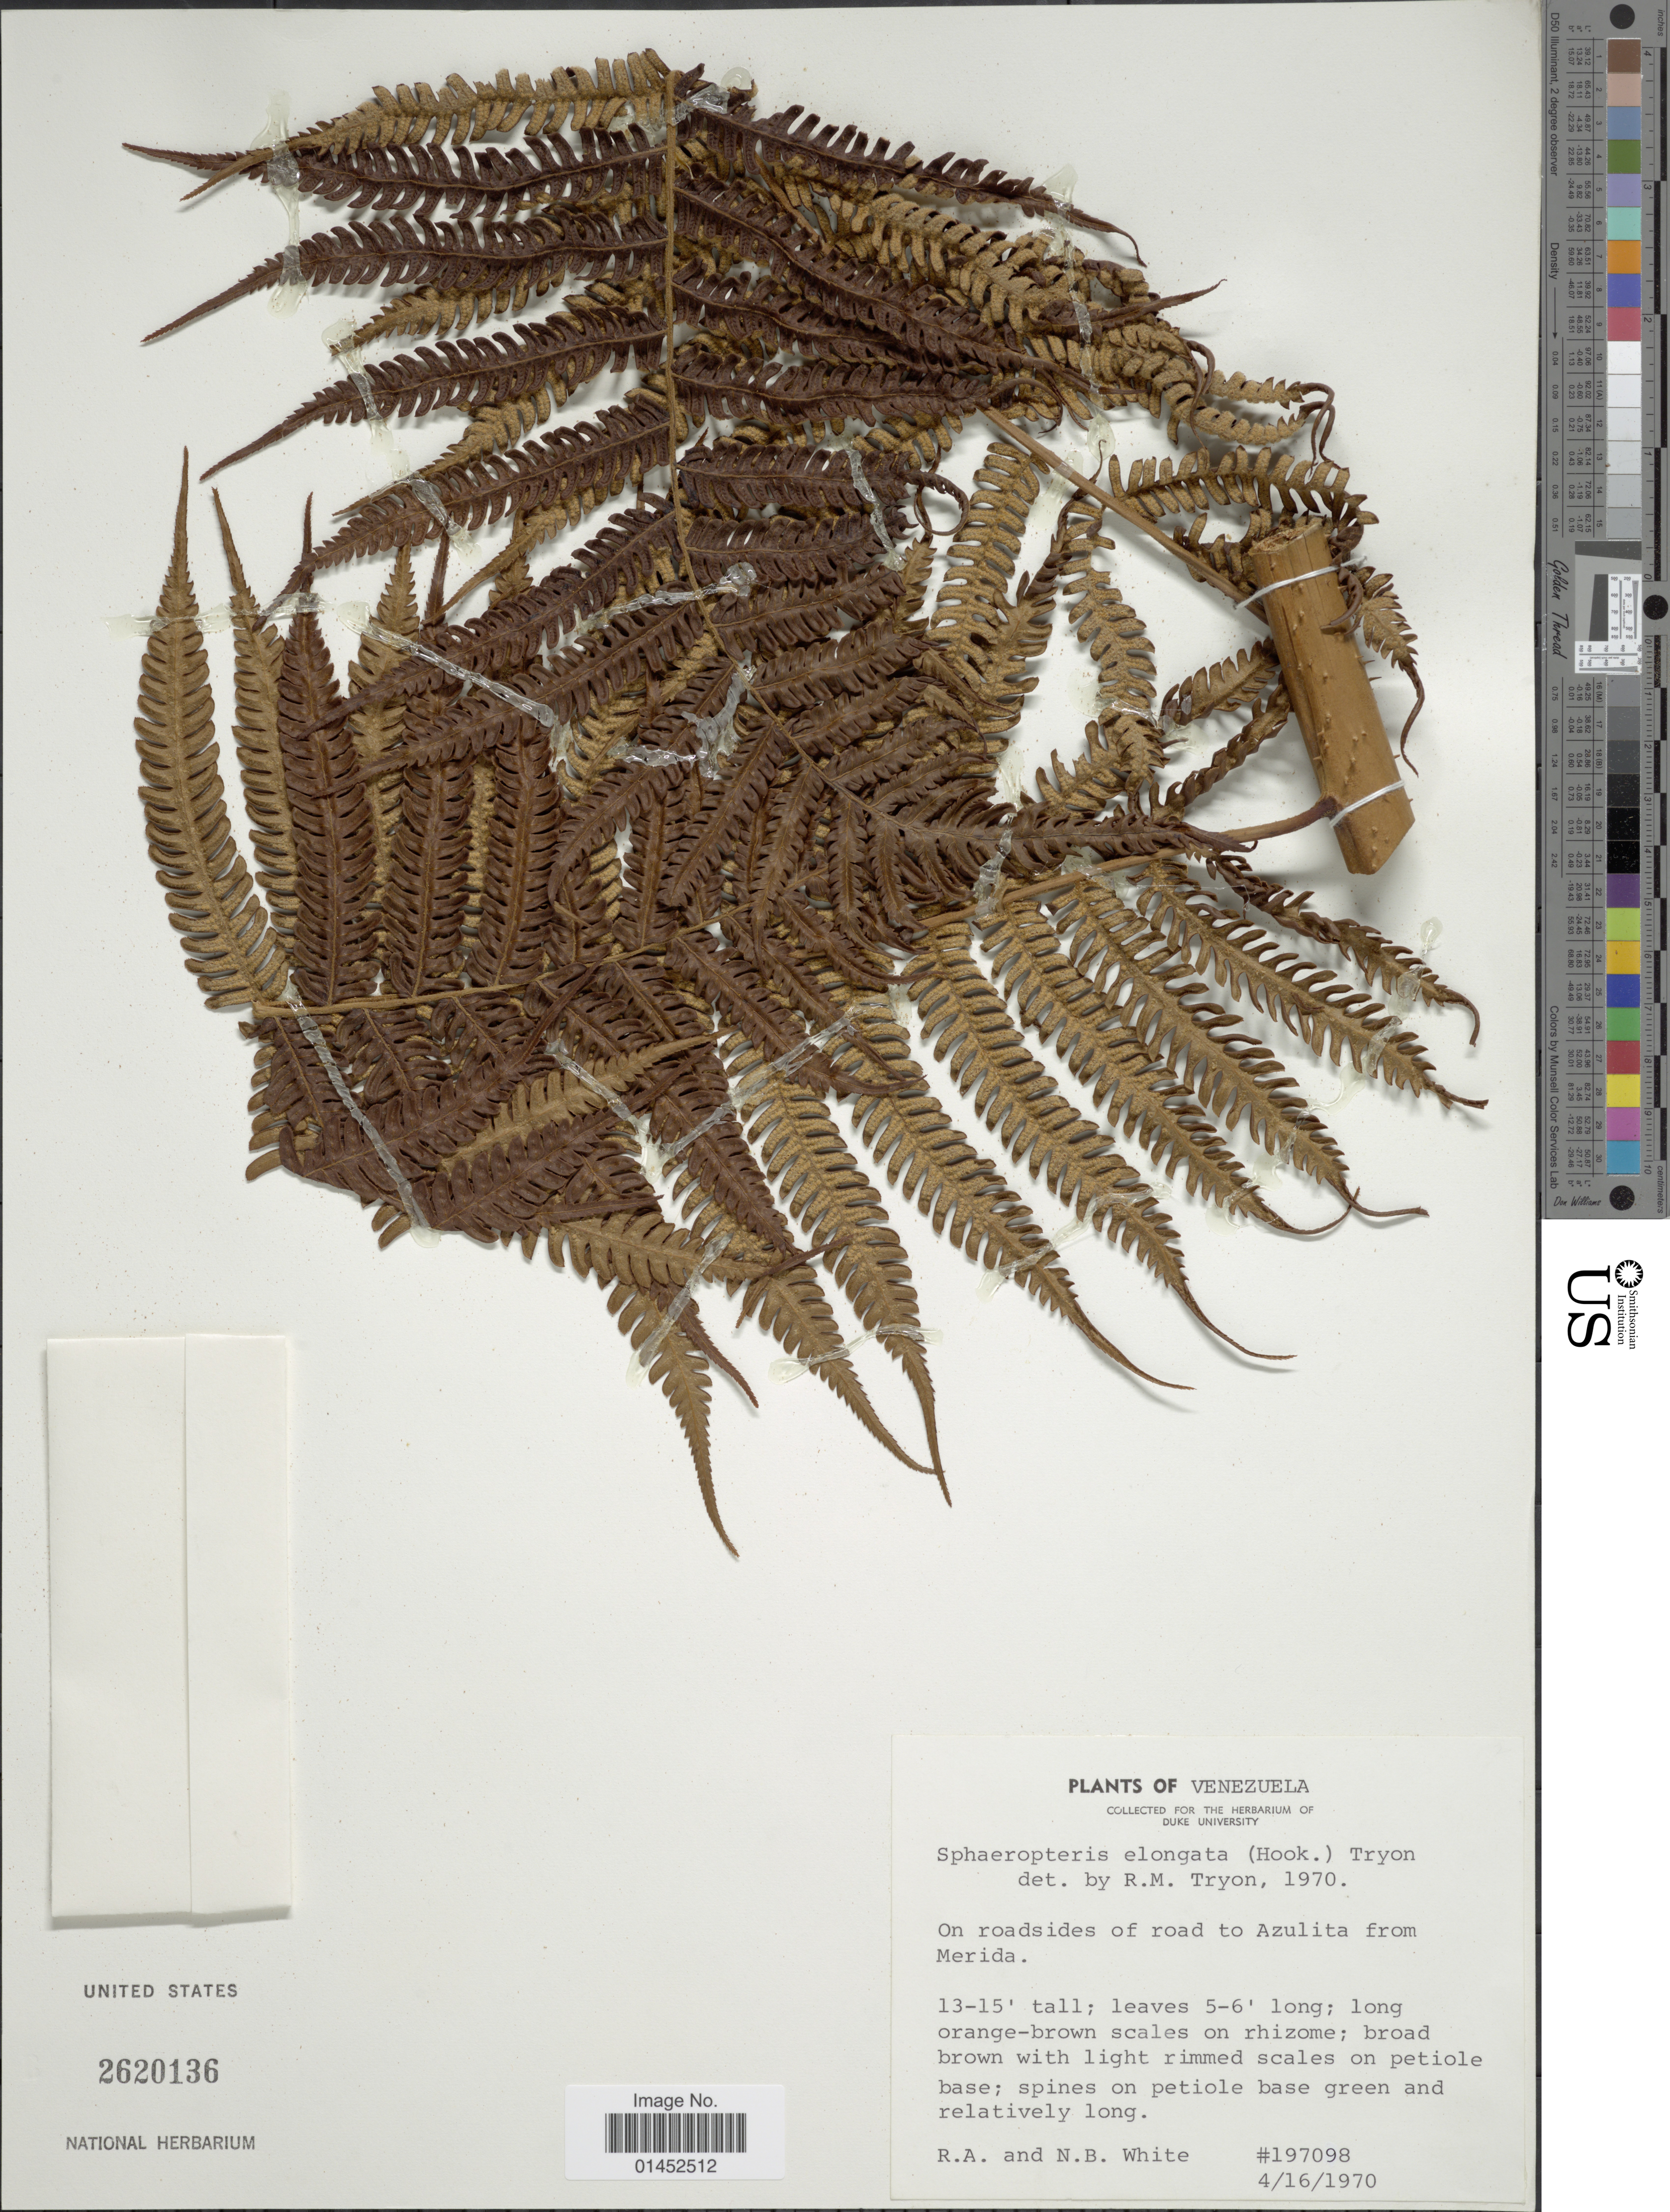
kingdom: Plantae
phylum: Tracheophyta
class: Polypodiopsida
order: Cyatheales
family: Cyatheaceae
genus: Cyathea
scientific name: Cyathea poeppigii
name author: (Hook.) Domin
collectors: R. A. White & N. White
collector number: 197098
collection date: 1970-04-16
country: Venezuela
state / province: Mérida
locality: On roadside of road to Azulita from Merida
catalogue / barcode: US 2620136